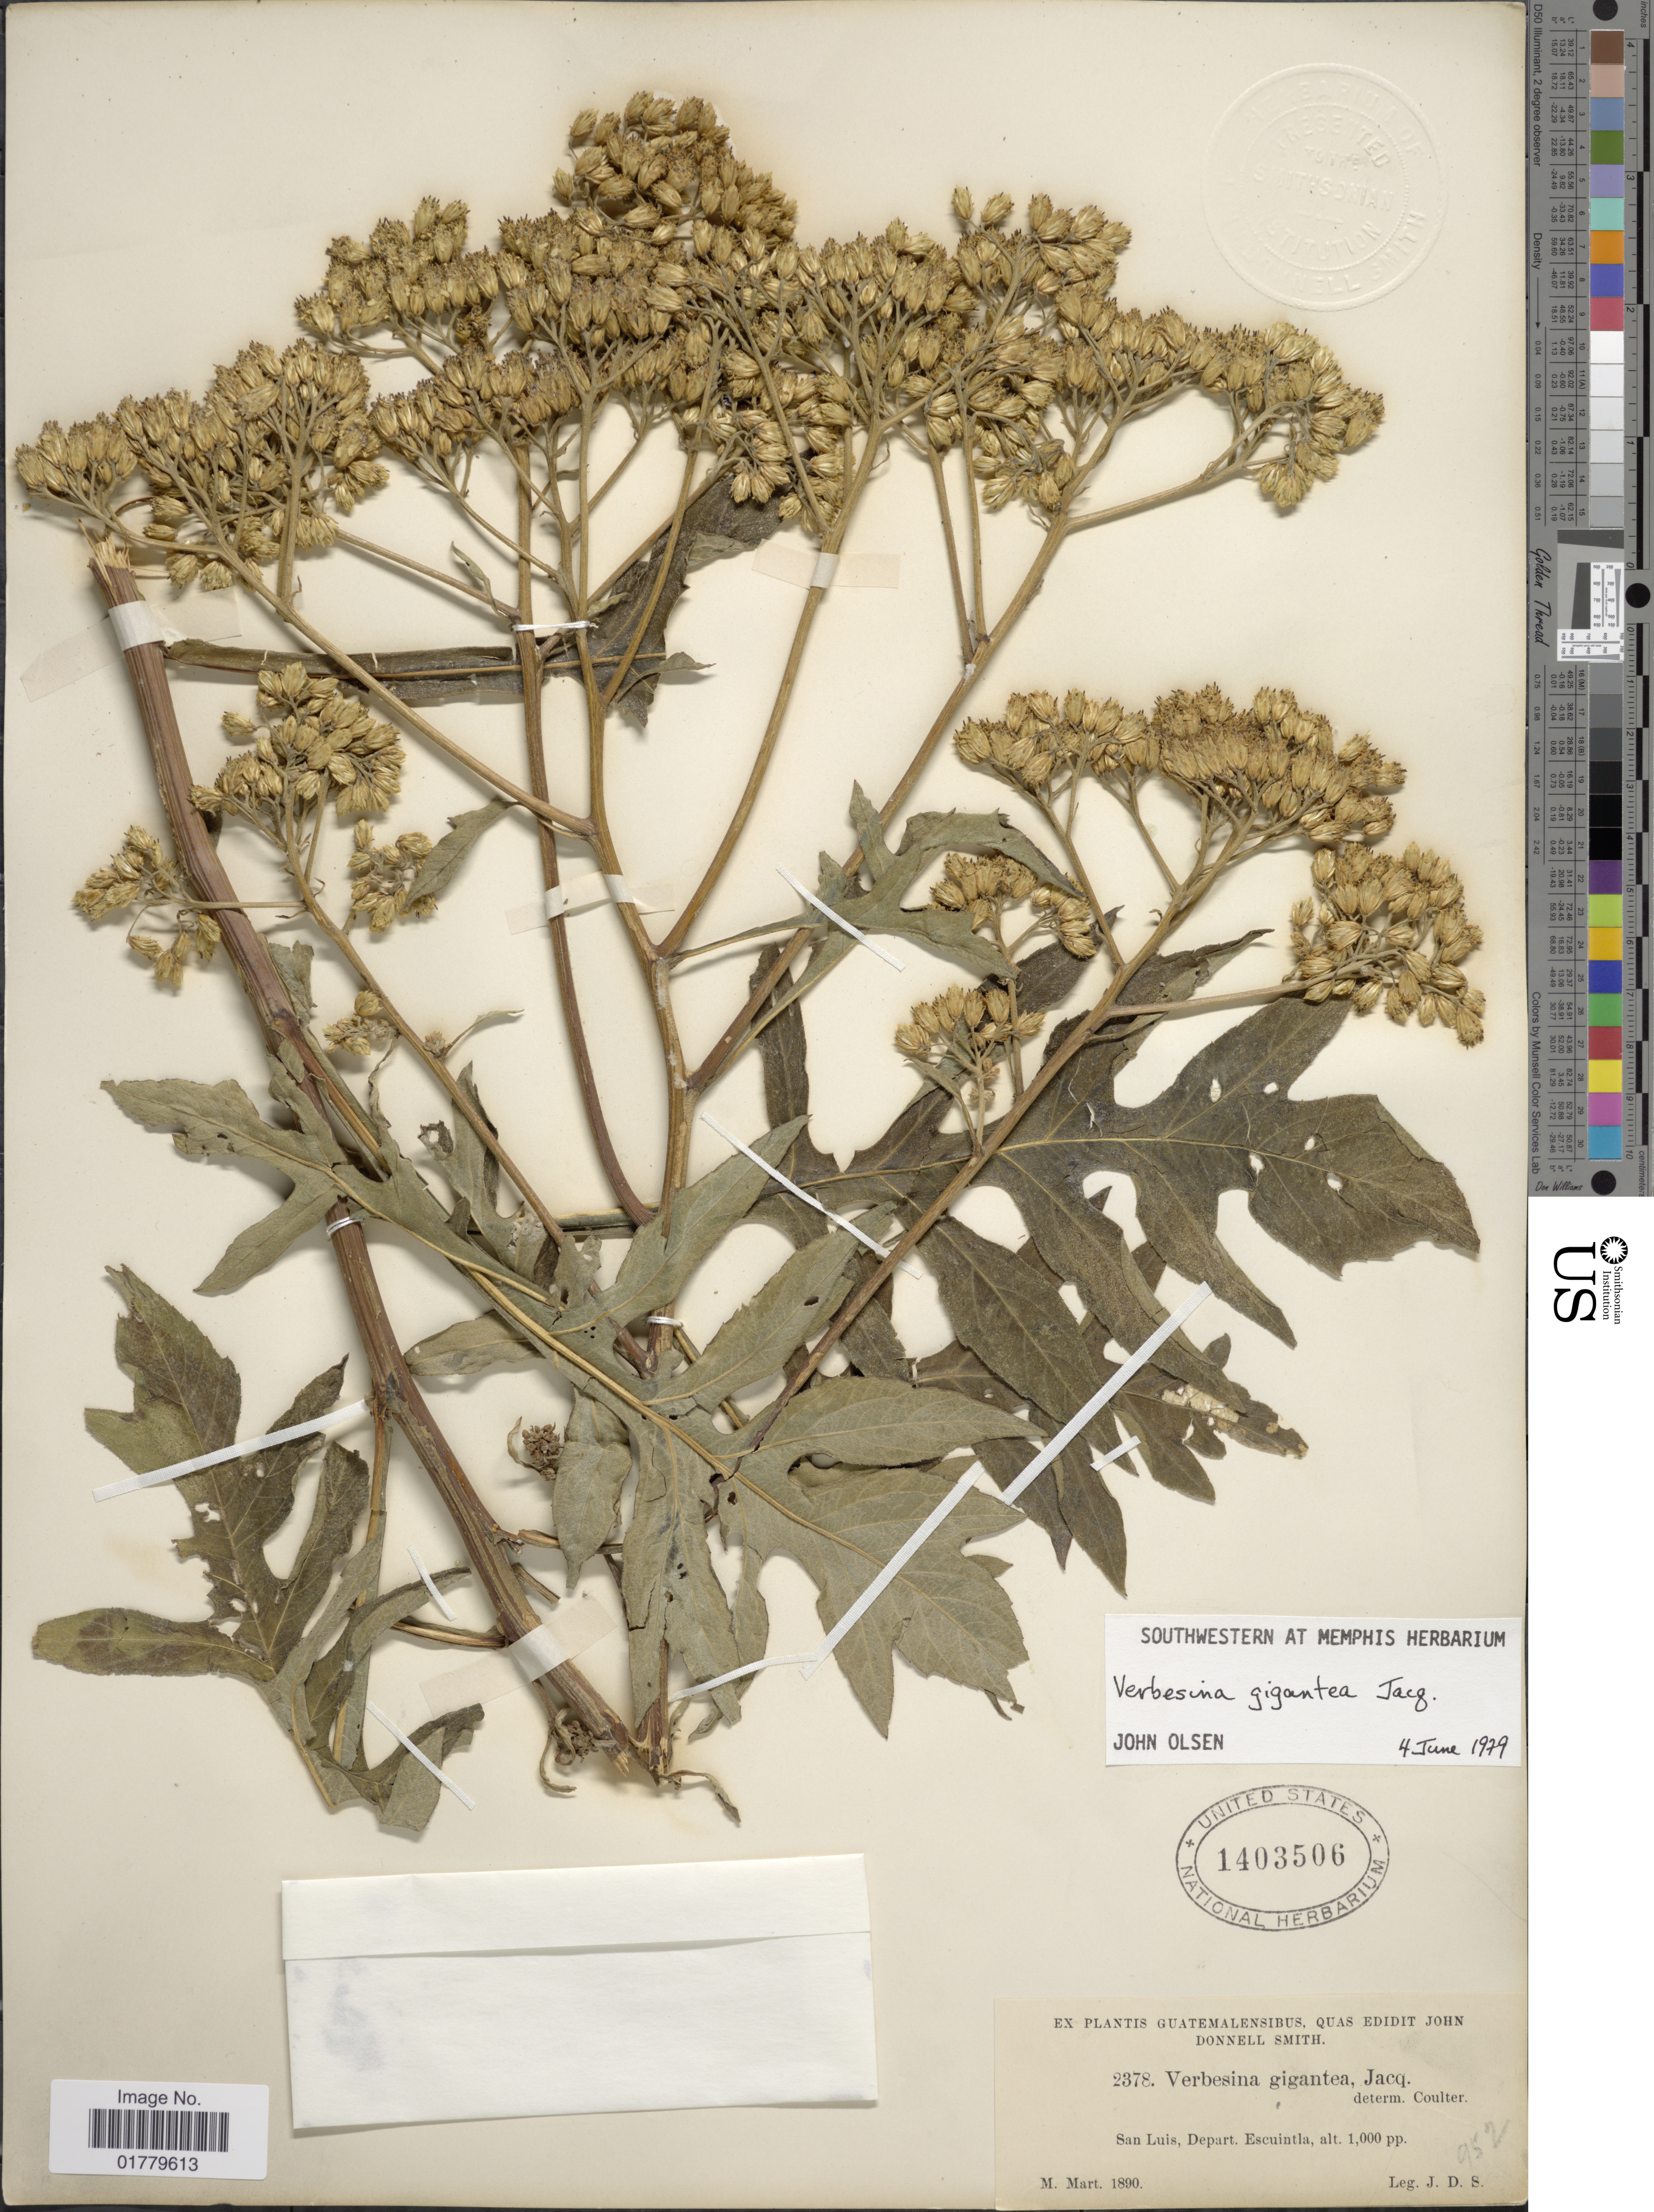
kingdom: Plantae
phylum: Tracheophyta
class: Magnoliopsida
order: Asterales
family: Asteraceae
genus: Verbesina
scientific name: Verbesina gigantea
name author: Jacq.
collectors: J. Donnell Smith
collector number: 2378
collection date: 1890-03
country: Guatemala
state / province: Escuintla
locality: San Luis, Depart. Escuintla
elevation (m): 305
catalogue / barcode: US 1403506